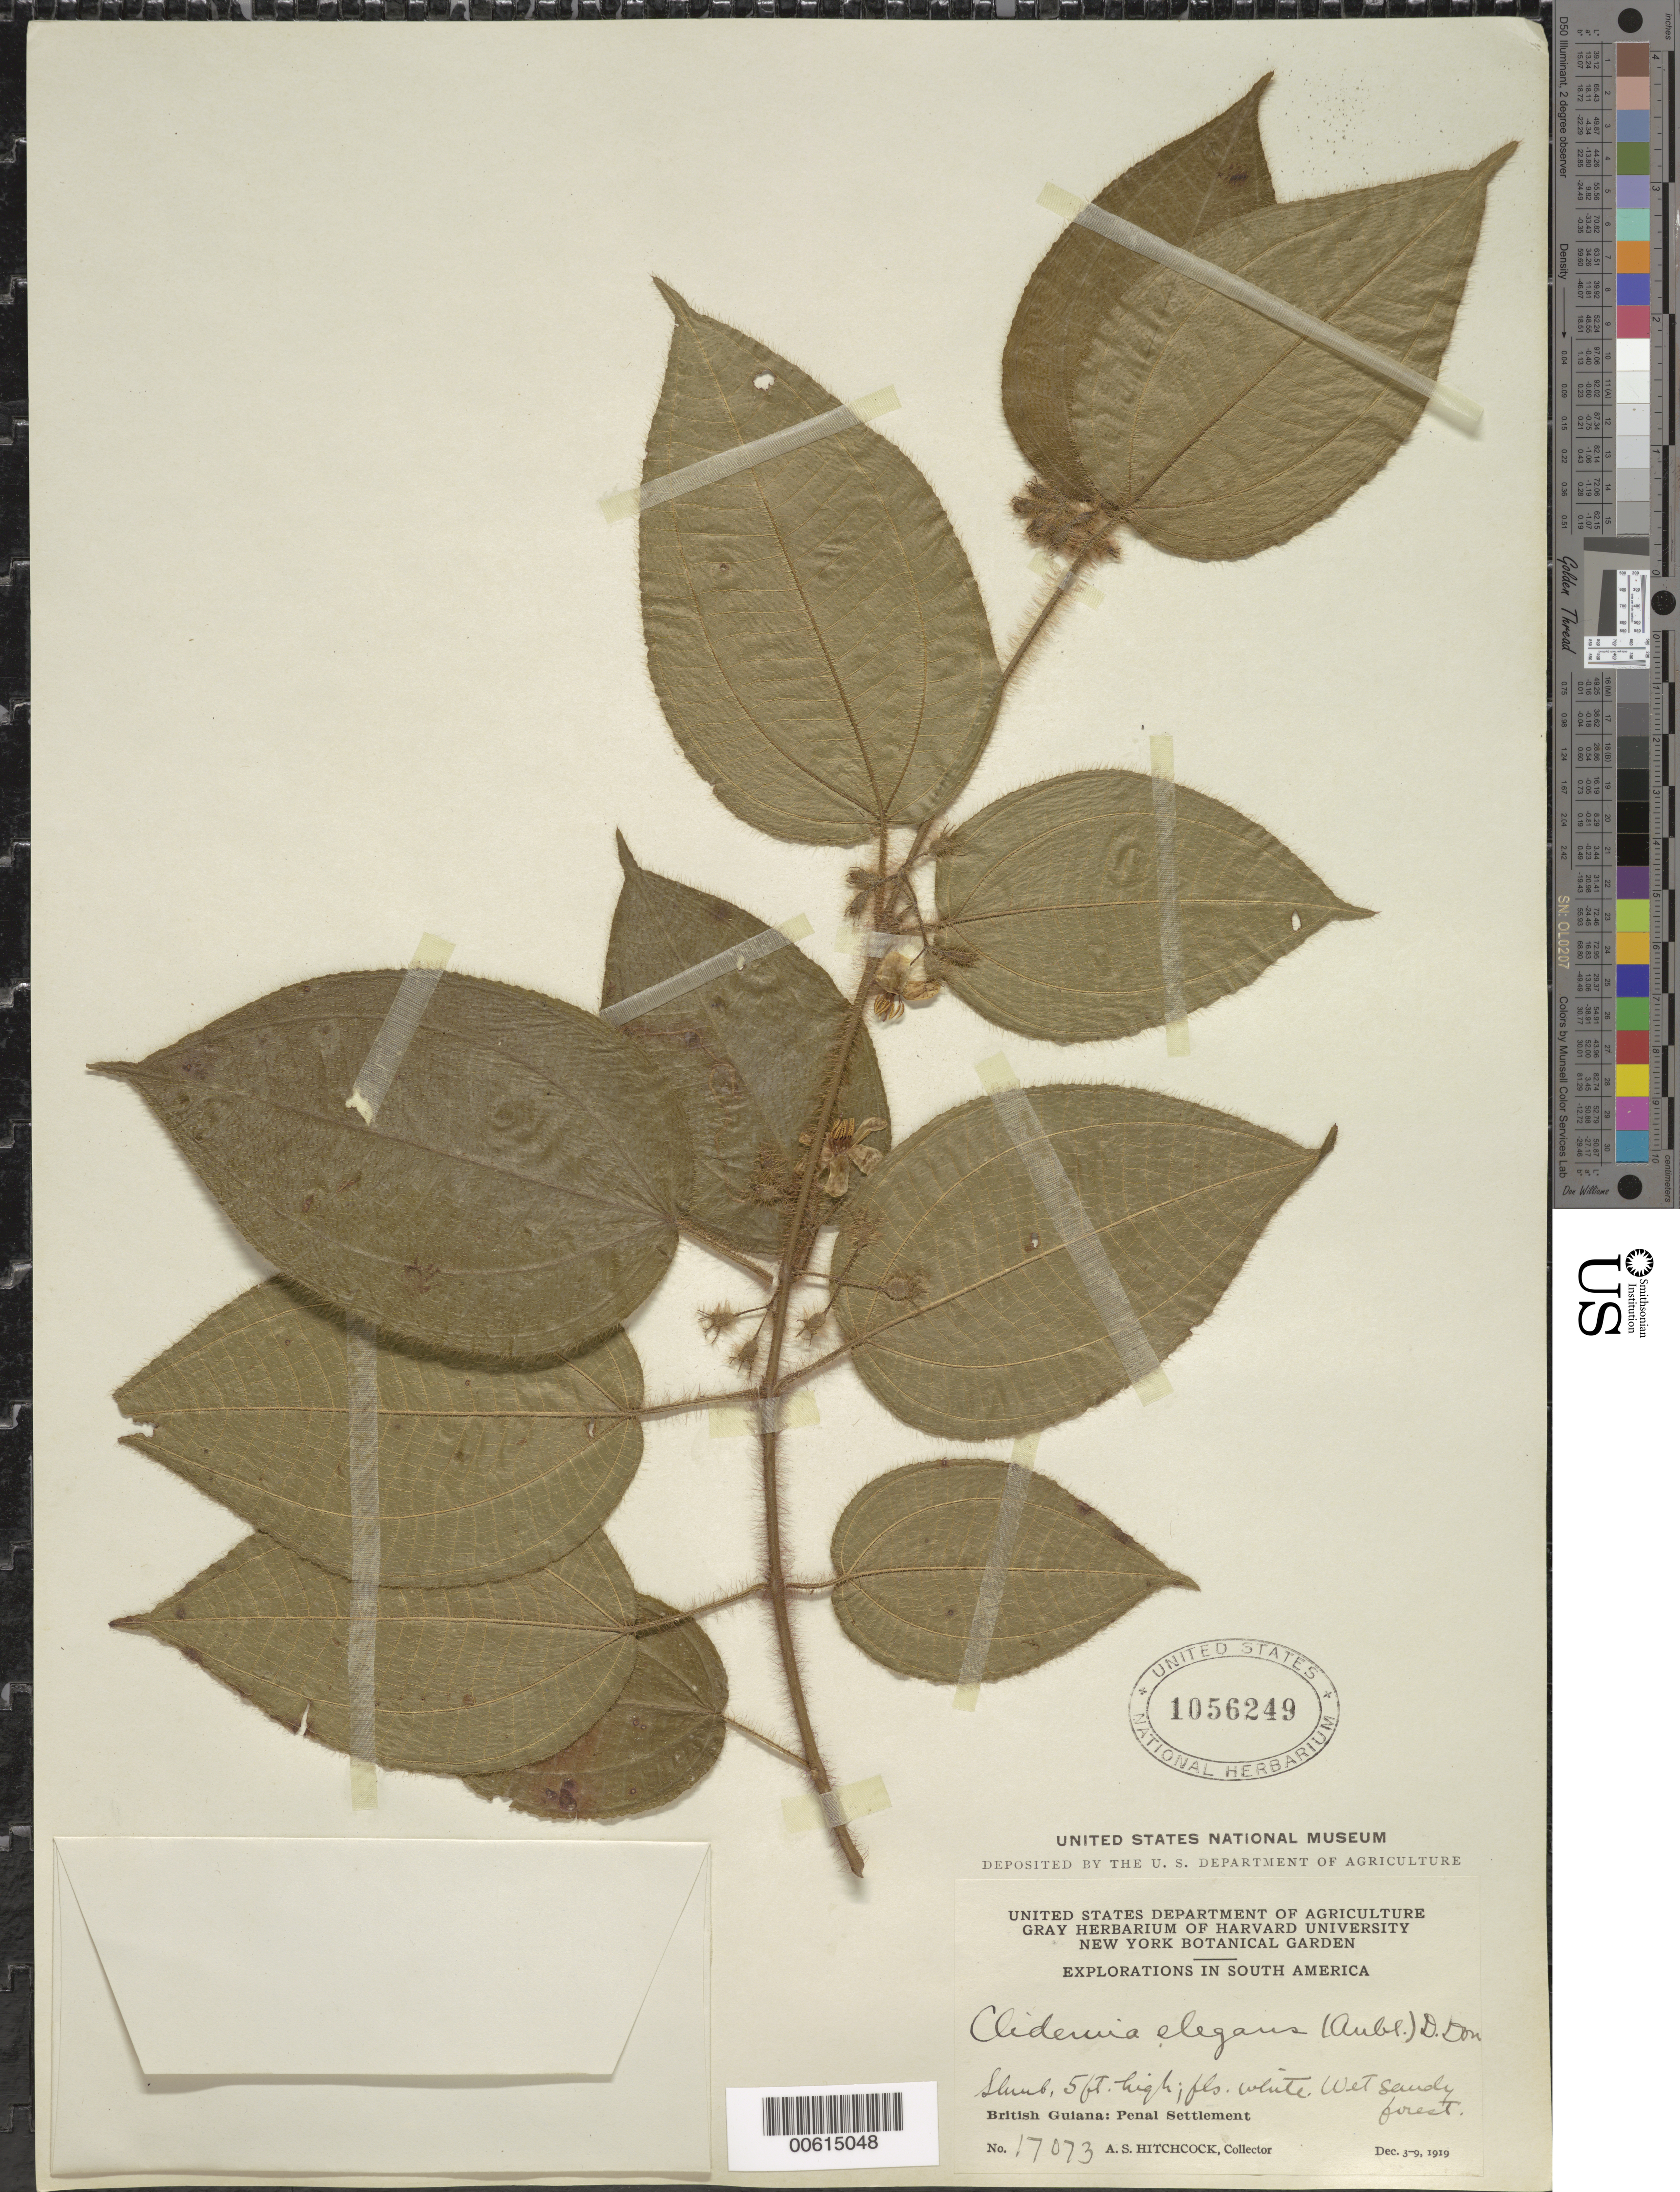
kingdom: Plantae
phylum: Tracheophyta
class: Magnoliopsida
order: Myrtales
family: Melastomataceae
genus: Clidemia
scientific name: Clidemia hirta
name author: (L.) D. Don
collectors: A. S. Hitchcock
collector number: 17073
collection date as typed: Dec. 3-9, 1919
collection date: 1919-12-03/1919-12-09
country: Guyana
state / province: Cuyuni-Mazaruni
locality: Penal Settlement, on W side of Essequibo River, near mouth of Mazaruni River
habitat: Wet sandy forest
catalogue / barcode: US 1056249